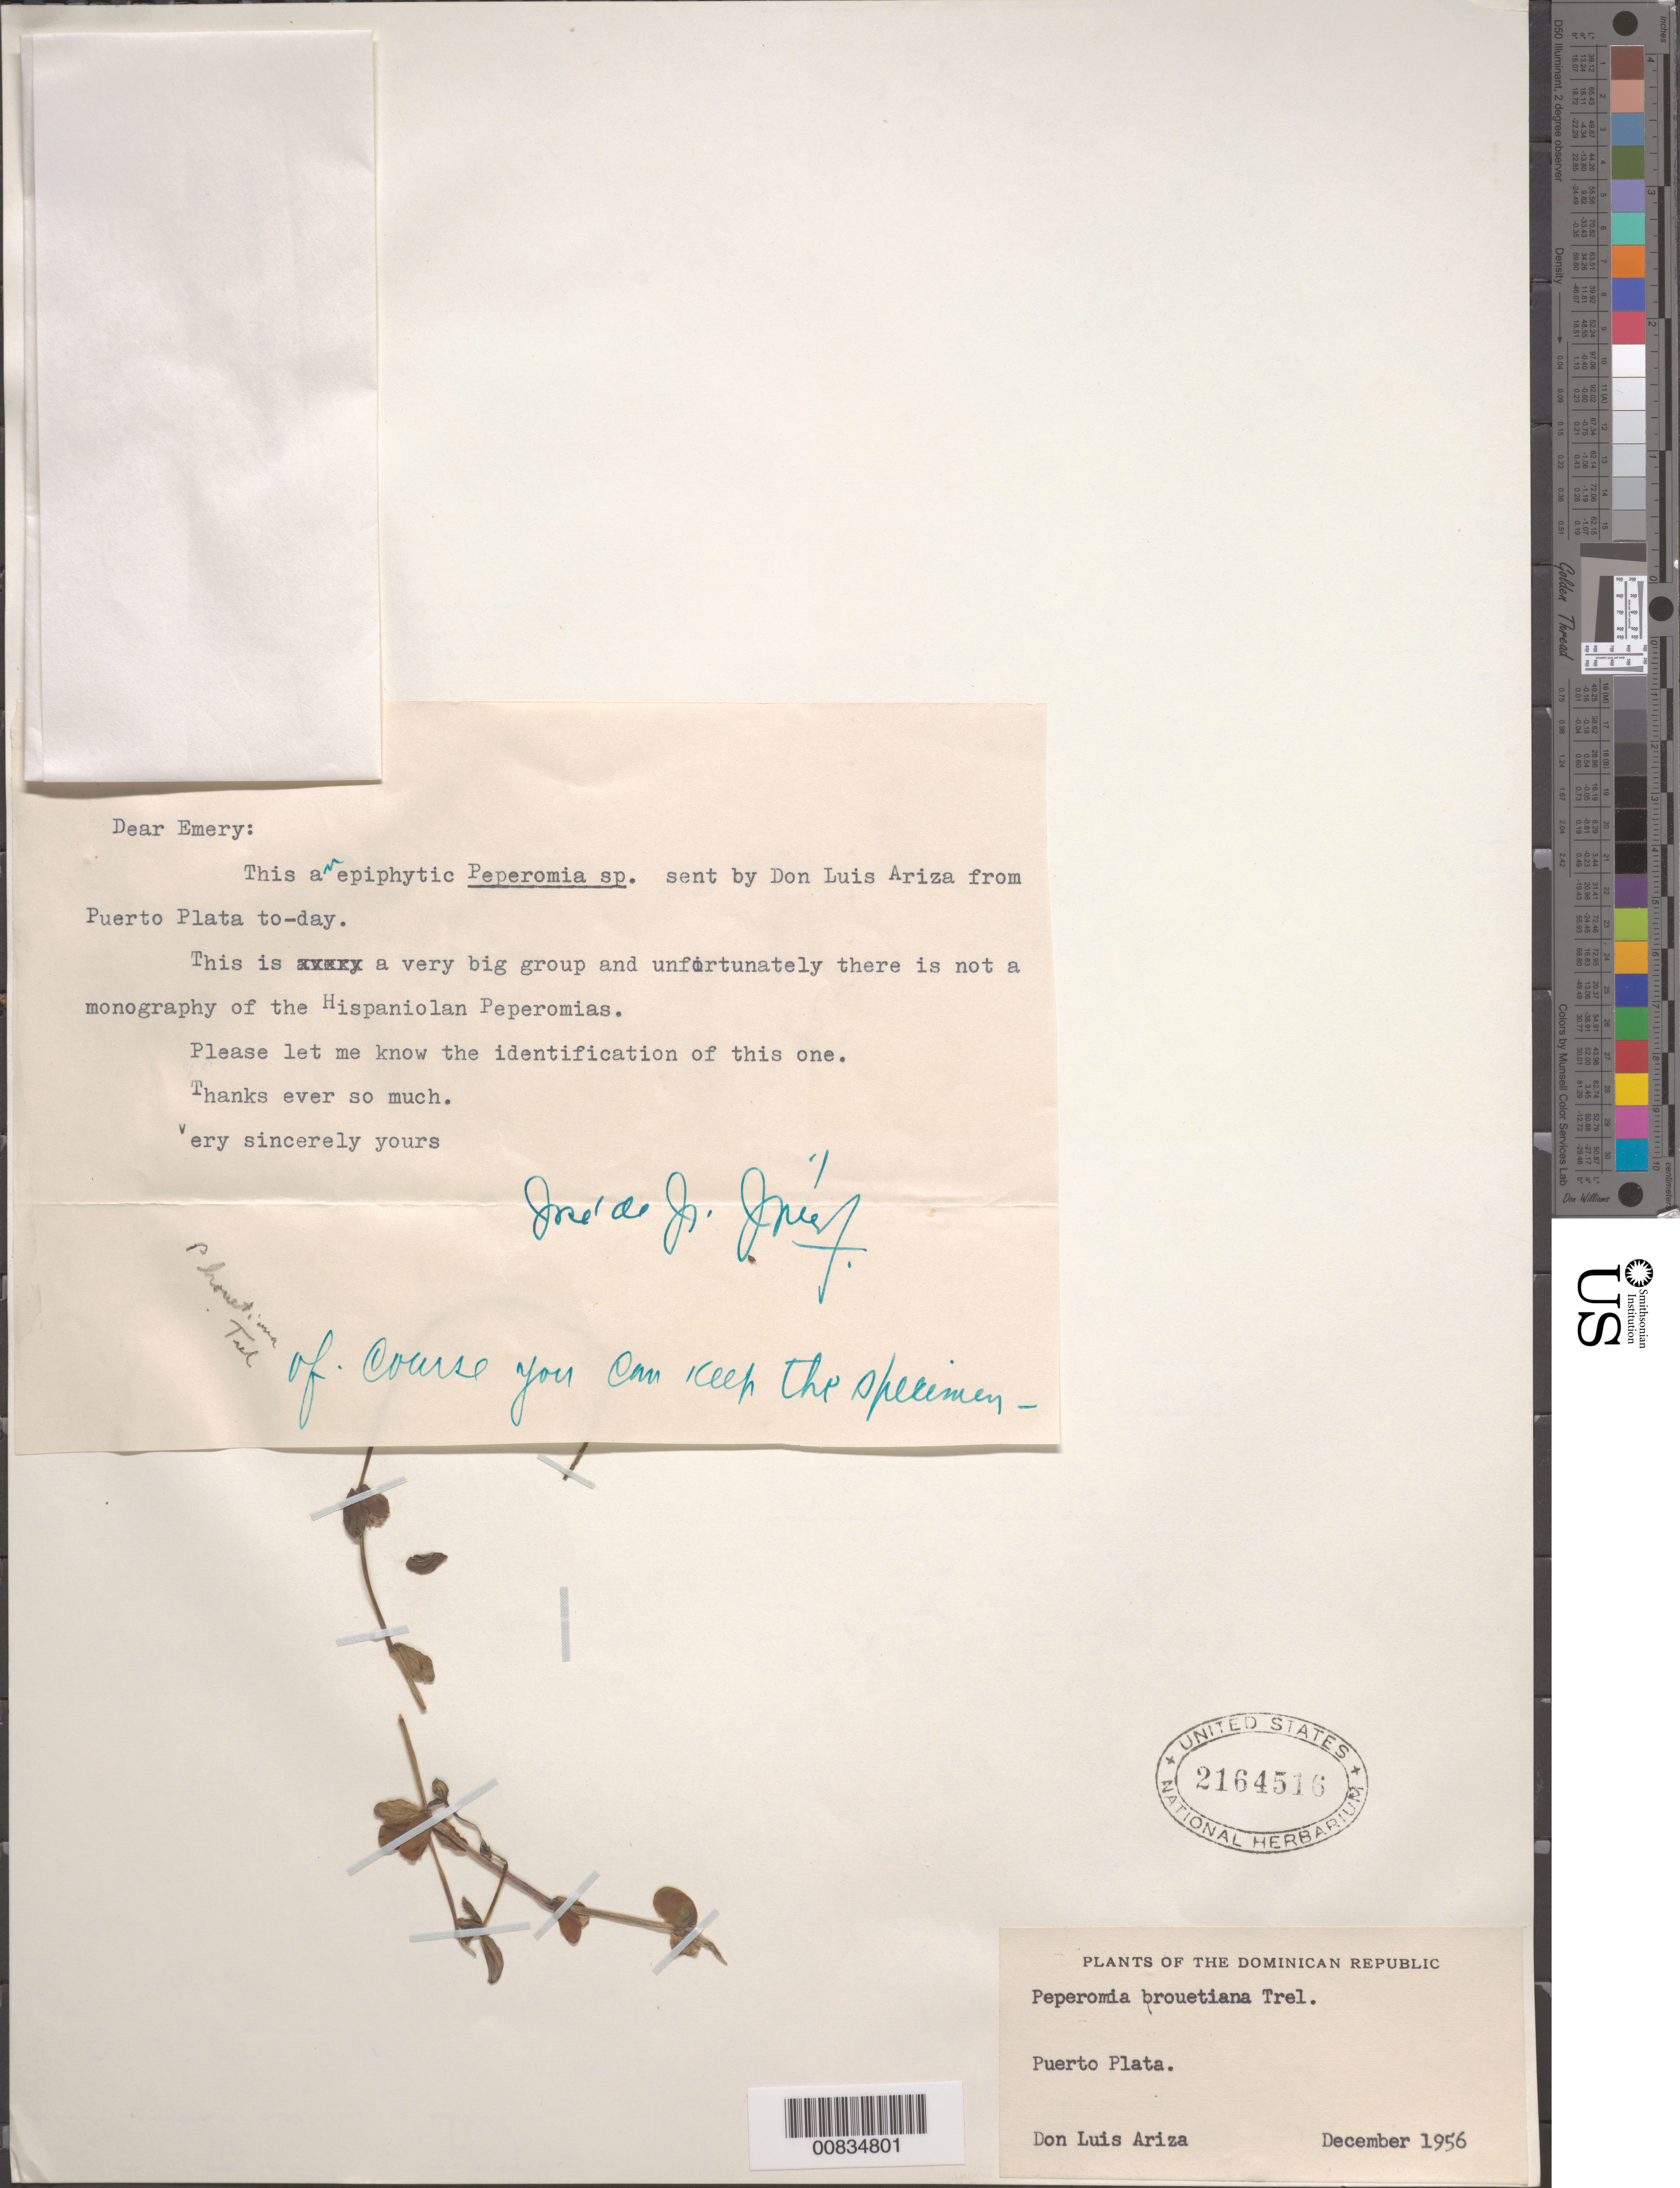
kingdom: Plantae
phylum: Tracheophyta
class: Magnoliopsida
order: Piperales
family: Piperaceae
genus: Peperomia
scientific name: Peperomia brouetiana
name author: Trel.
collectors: L. Ariza-Julia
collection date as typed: Dec 1956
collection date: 1956-12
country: Dominican Republic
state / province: Puerto Plata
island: Hispaniola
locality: Puerto Plata.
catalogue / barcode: US 2164516